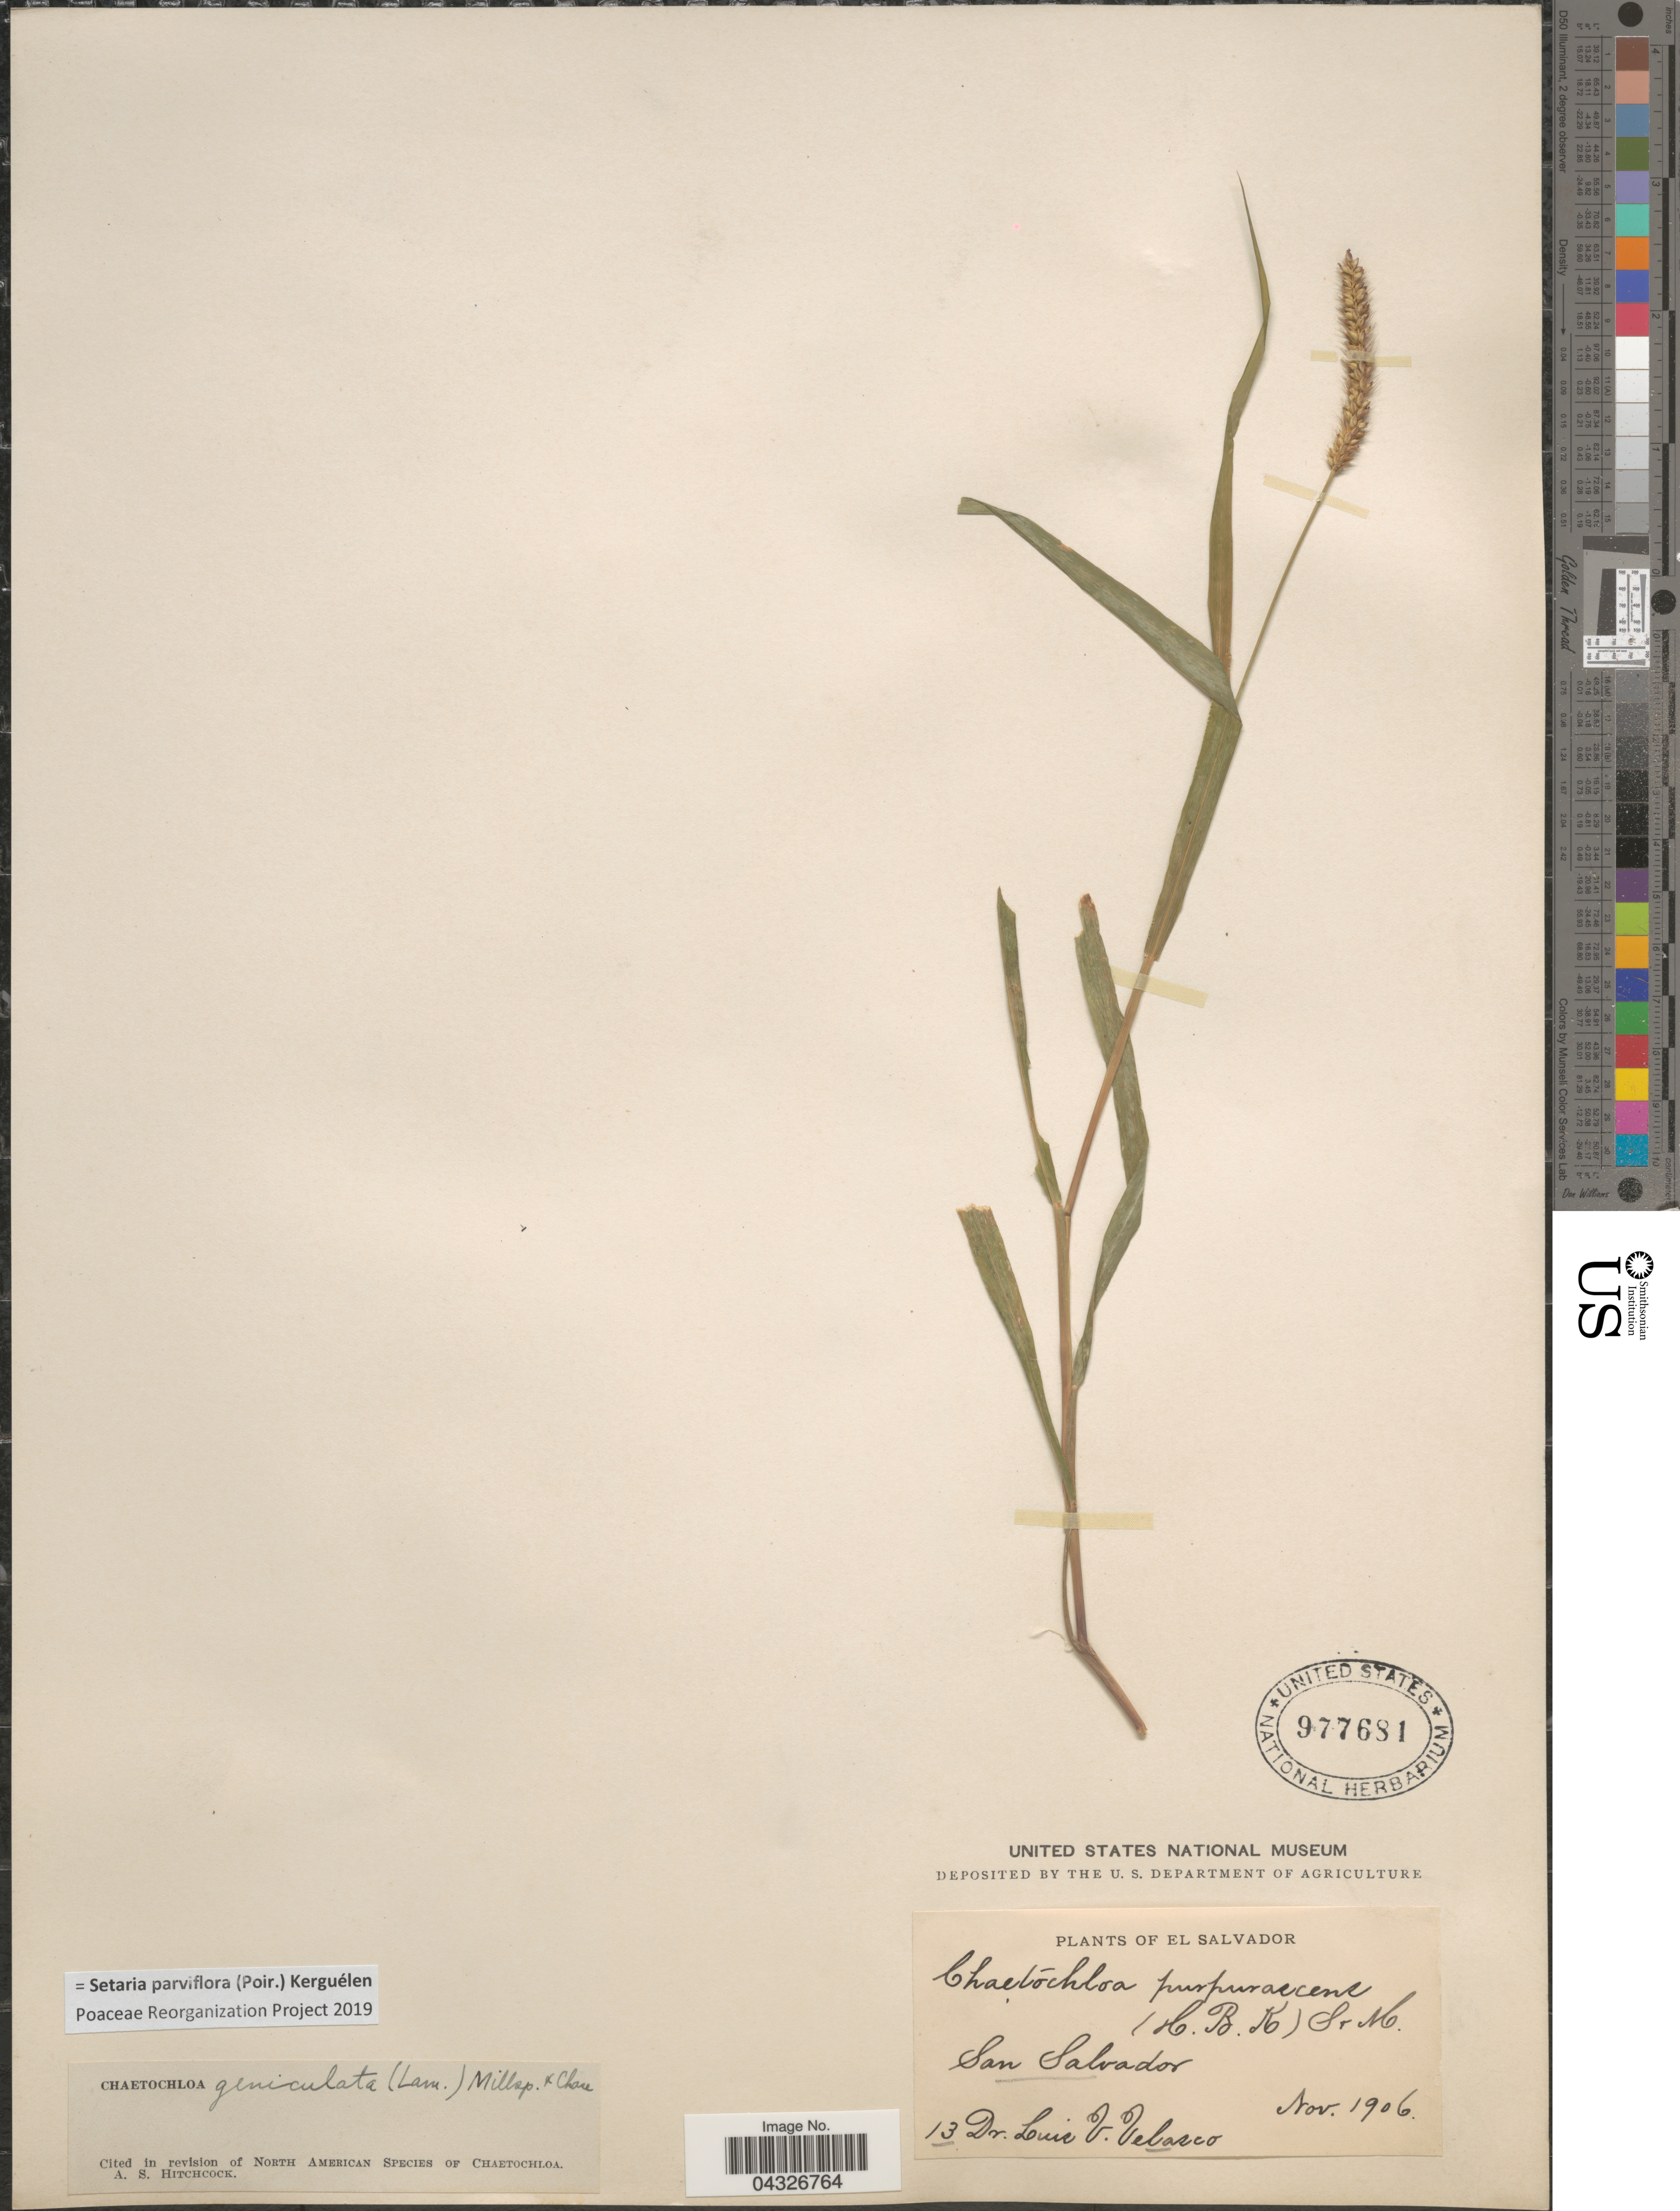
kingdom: Plantae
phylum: Tracheophyta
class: Liliopsida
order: Poales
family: Poaceae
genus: Setaria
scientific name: Setaria parviflora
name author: (Poir.) Kerguélen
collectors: L. Velasco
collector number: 13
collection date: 1906-11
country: El Salvador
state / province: San Salvador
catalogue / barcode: US 977681